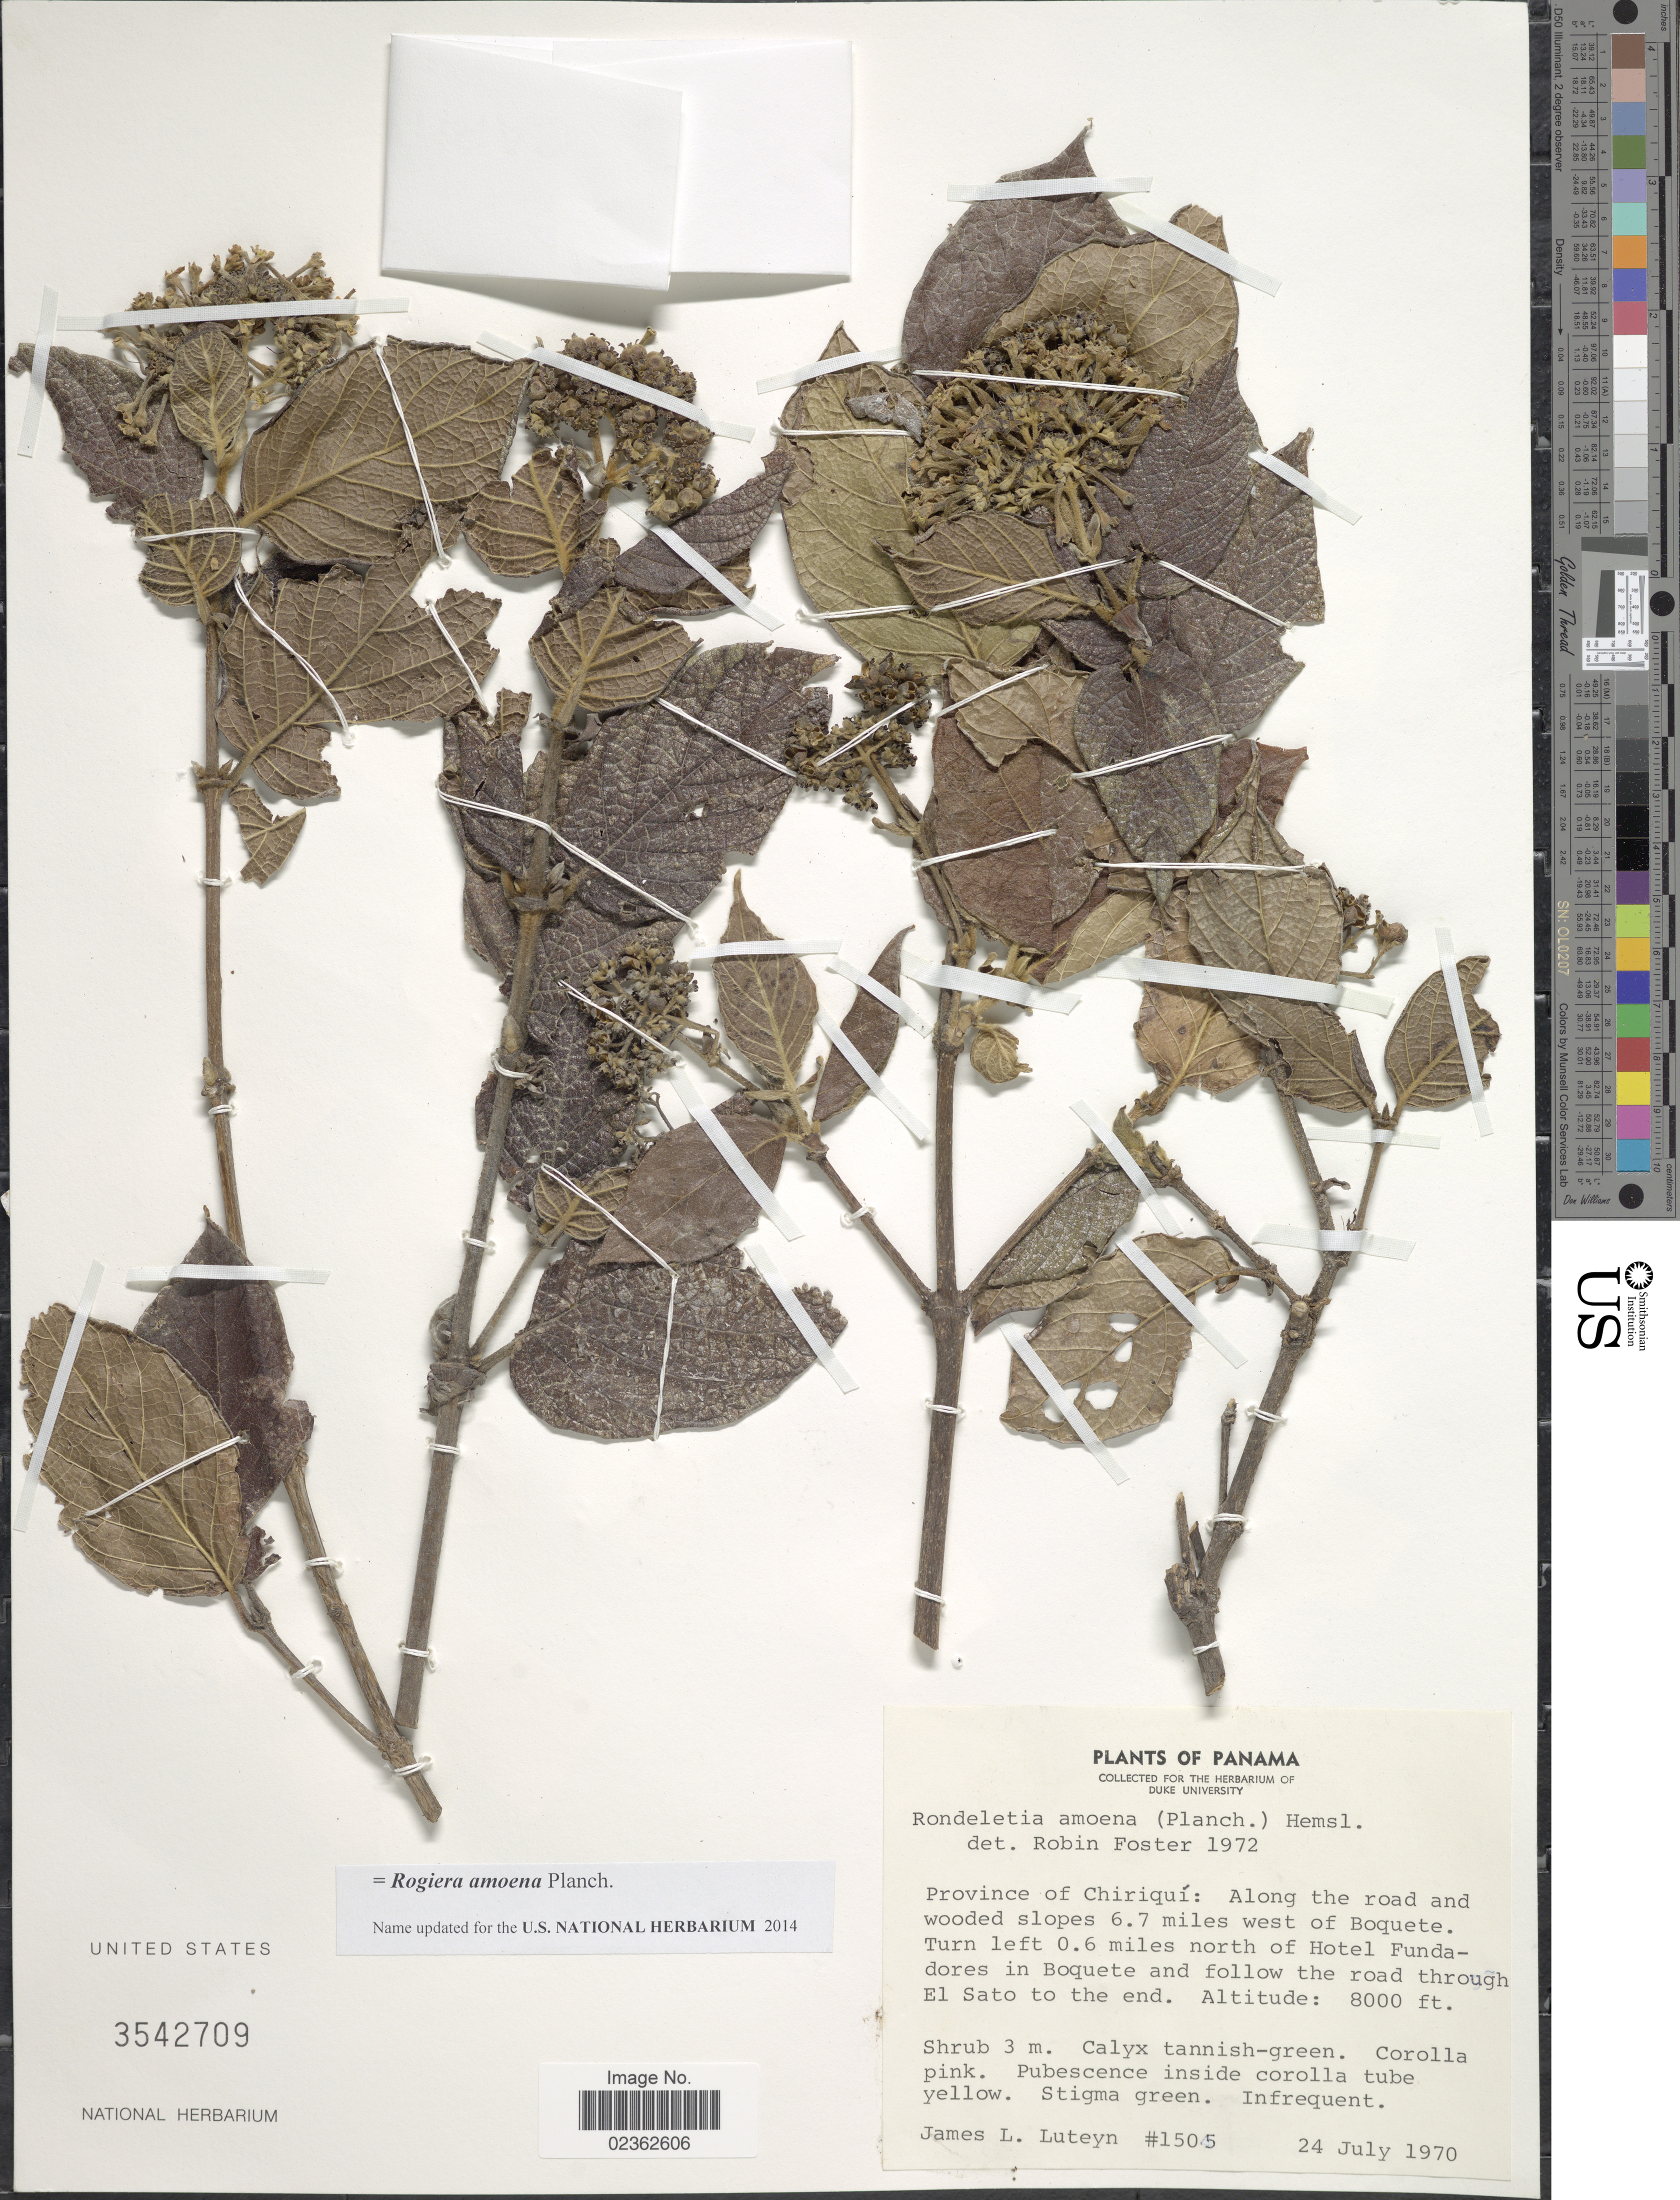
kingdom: Plantae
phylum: Tracheophyta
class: Magnoliopsida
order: Gentianales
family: Rubiaceae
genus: Rogiera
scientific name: Rogiera amoena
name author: Planch.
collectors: J. L. Luteyn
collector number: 1505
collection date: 1970-07-24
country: Panama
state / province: Chiriqui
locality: Along the road and wooded slopes 6.7 miles west of Boquete, turn left 0.6 miles north of Hotel Fundadores in Boquete and follow road through El Sato to the end.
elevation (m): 2438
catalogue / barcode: US 3542709